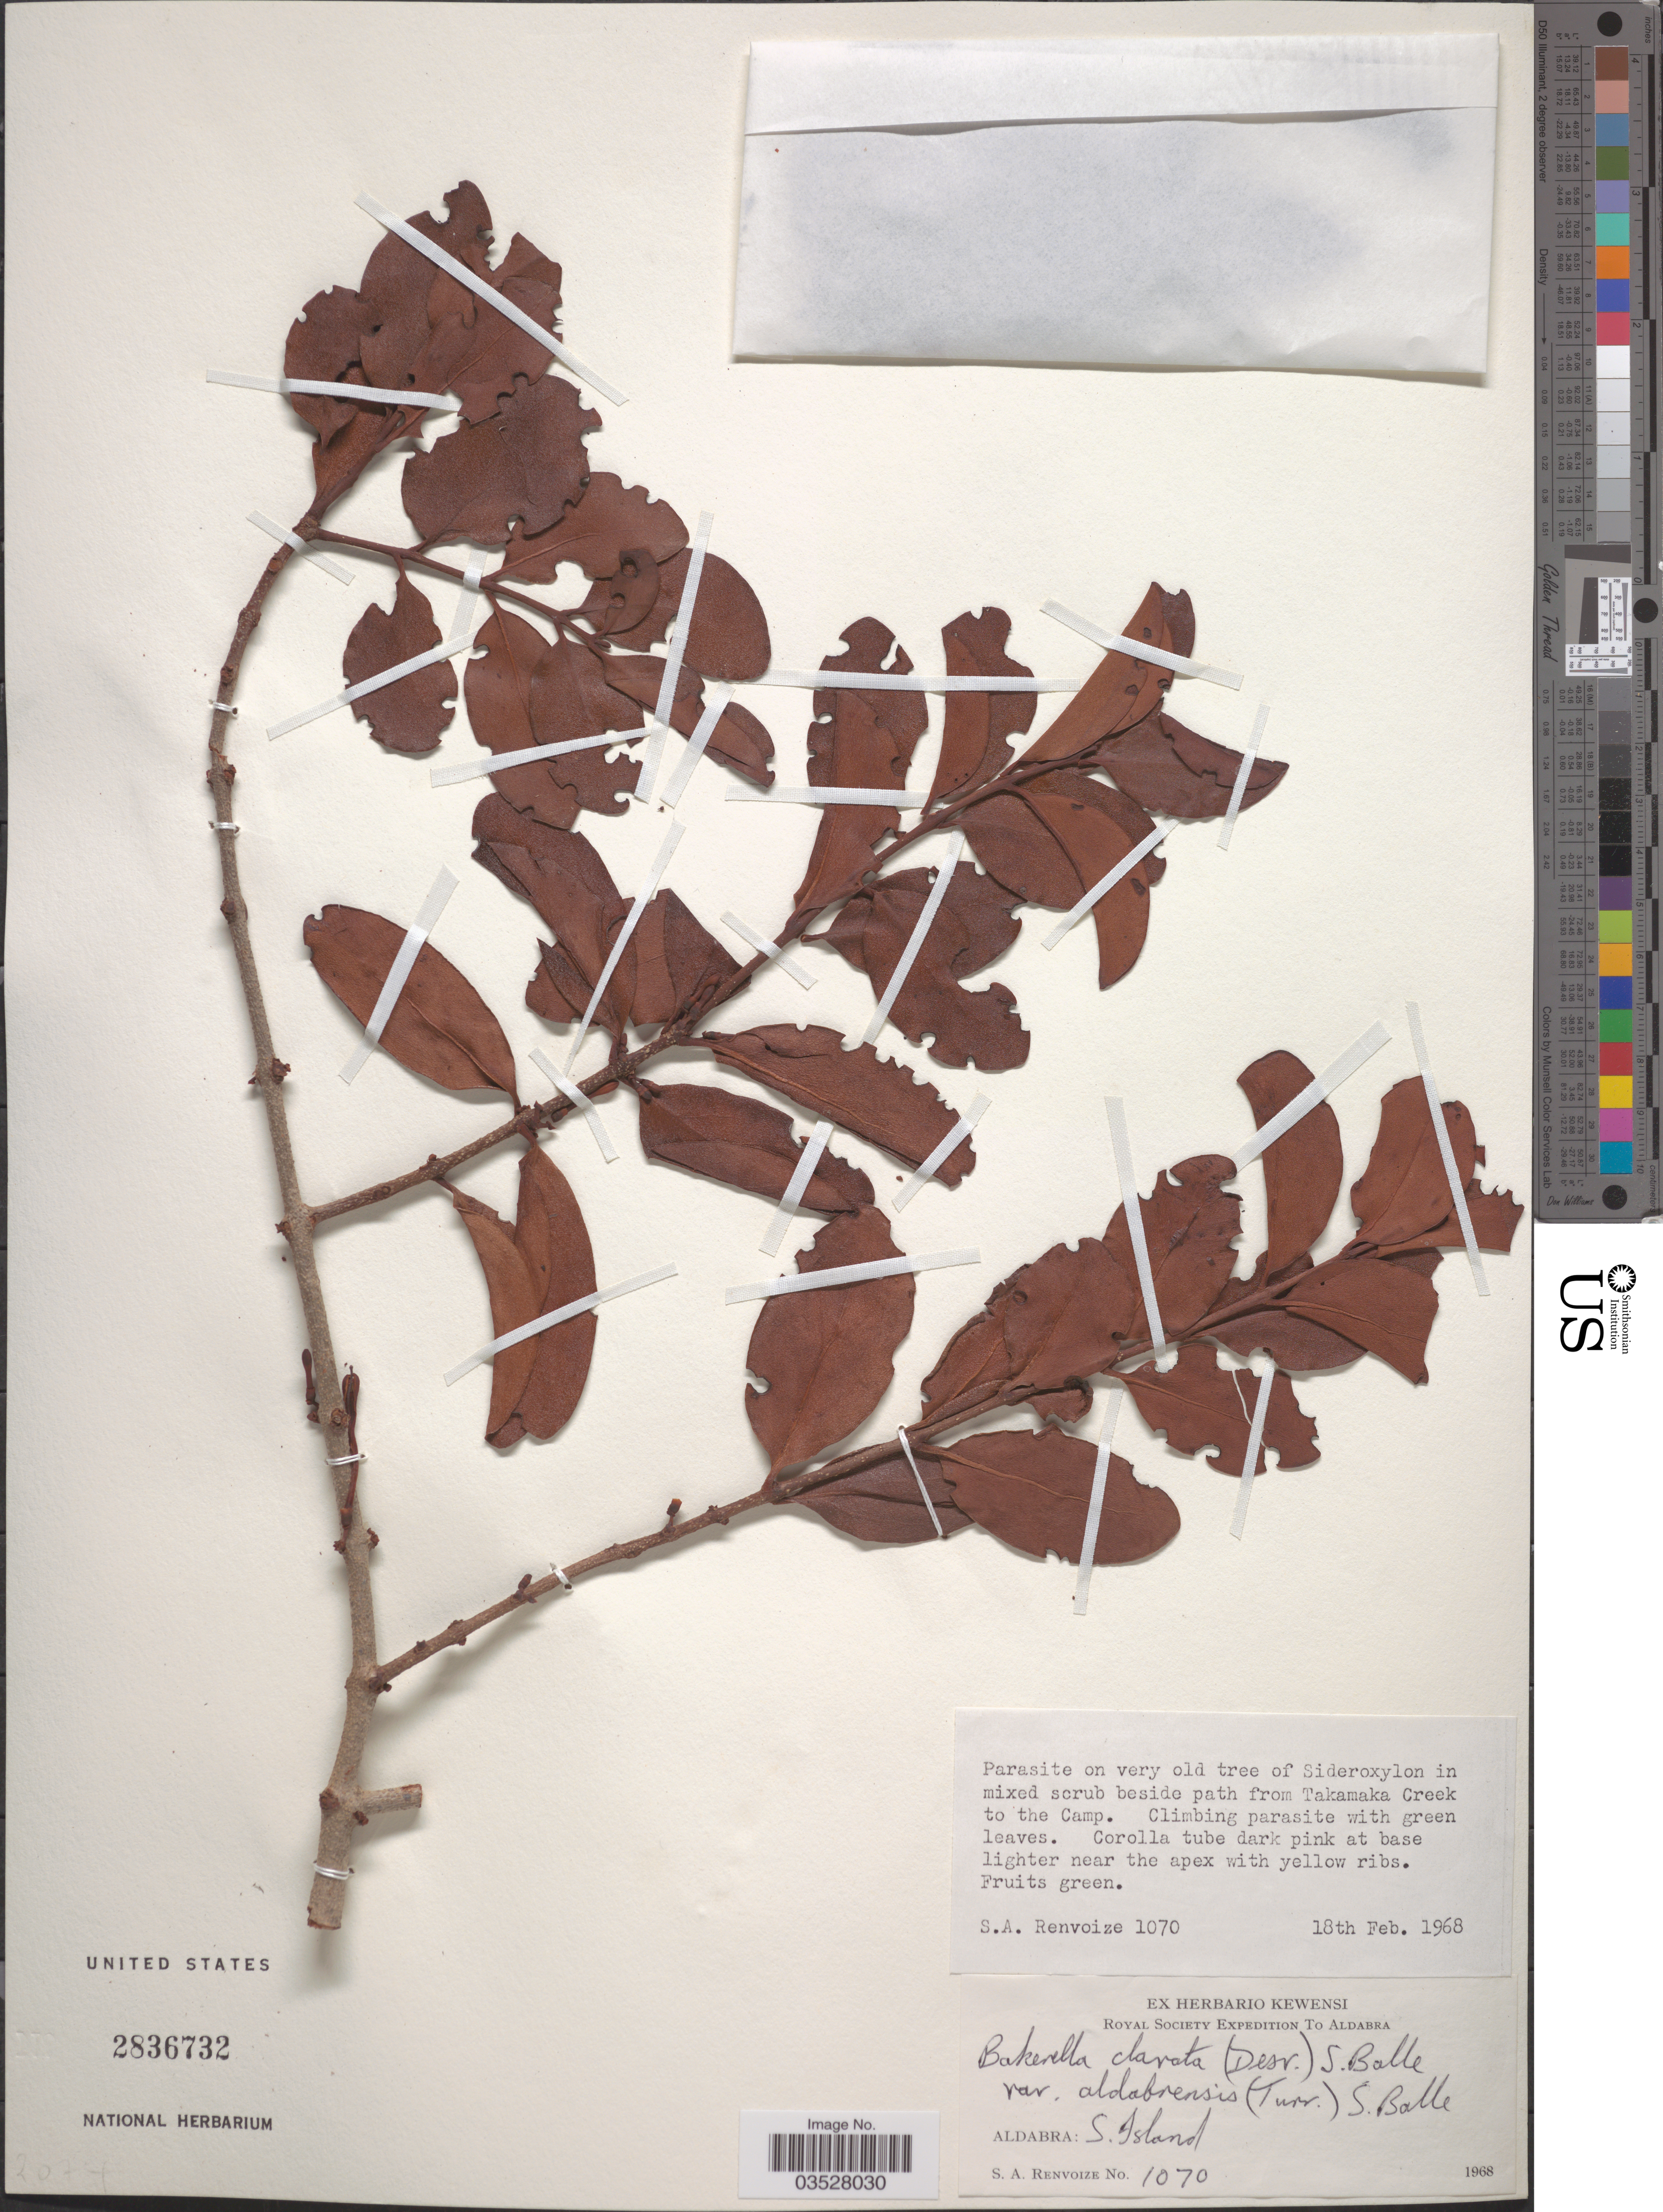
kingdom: Plantae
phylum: Tracheophyta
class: Magnoliopsida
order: Santalales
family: Loranthaceae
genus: Bakerella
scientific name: Bakerella clavata var. aldabrensis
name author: (Turrill) Balle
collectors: S. A. Renvoize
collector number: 1070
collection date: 1968-02-18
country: Seychelles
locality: Aldabra: S. Island.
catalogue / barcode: US 2836732